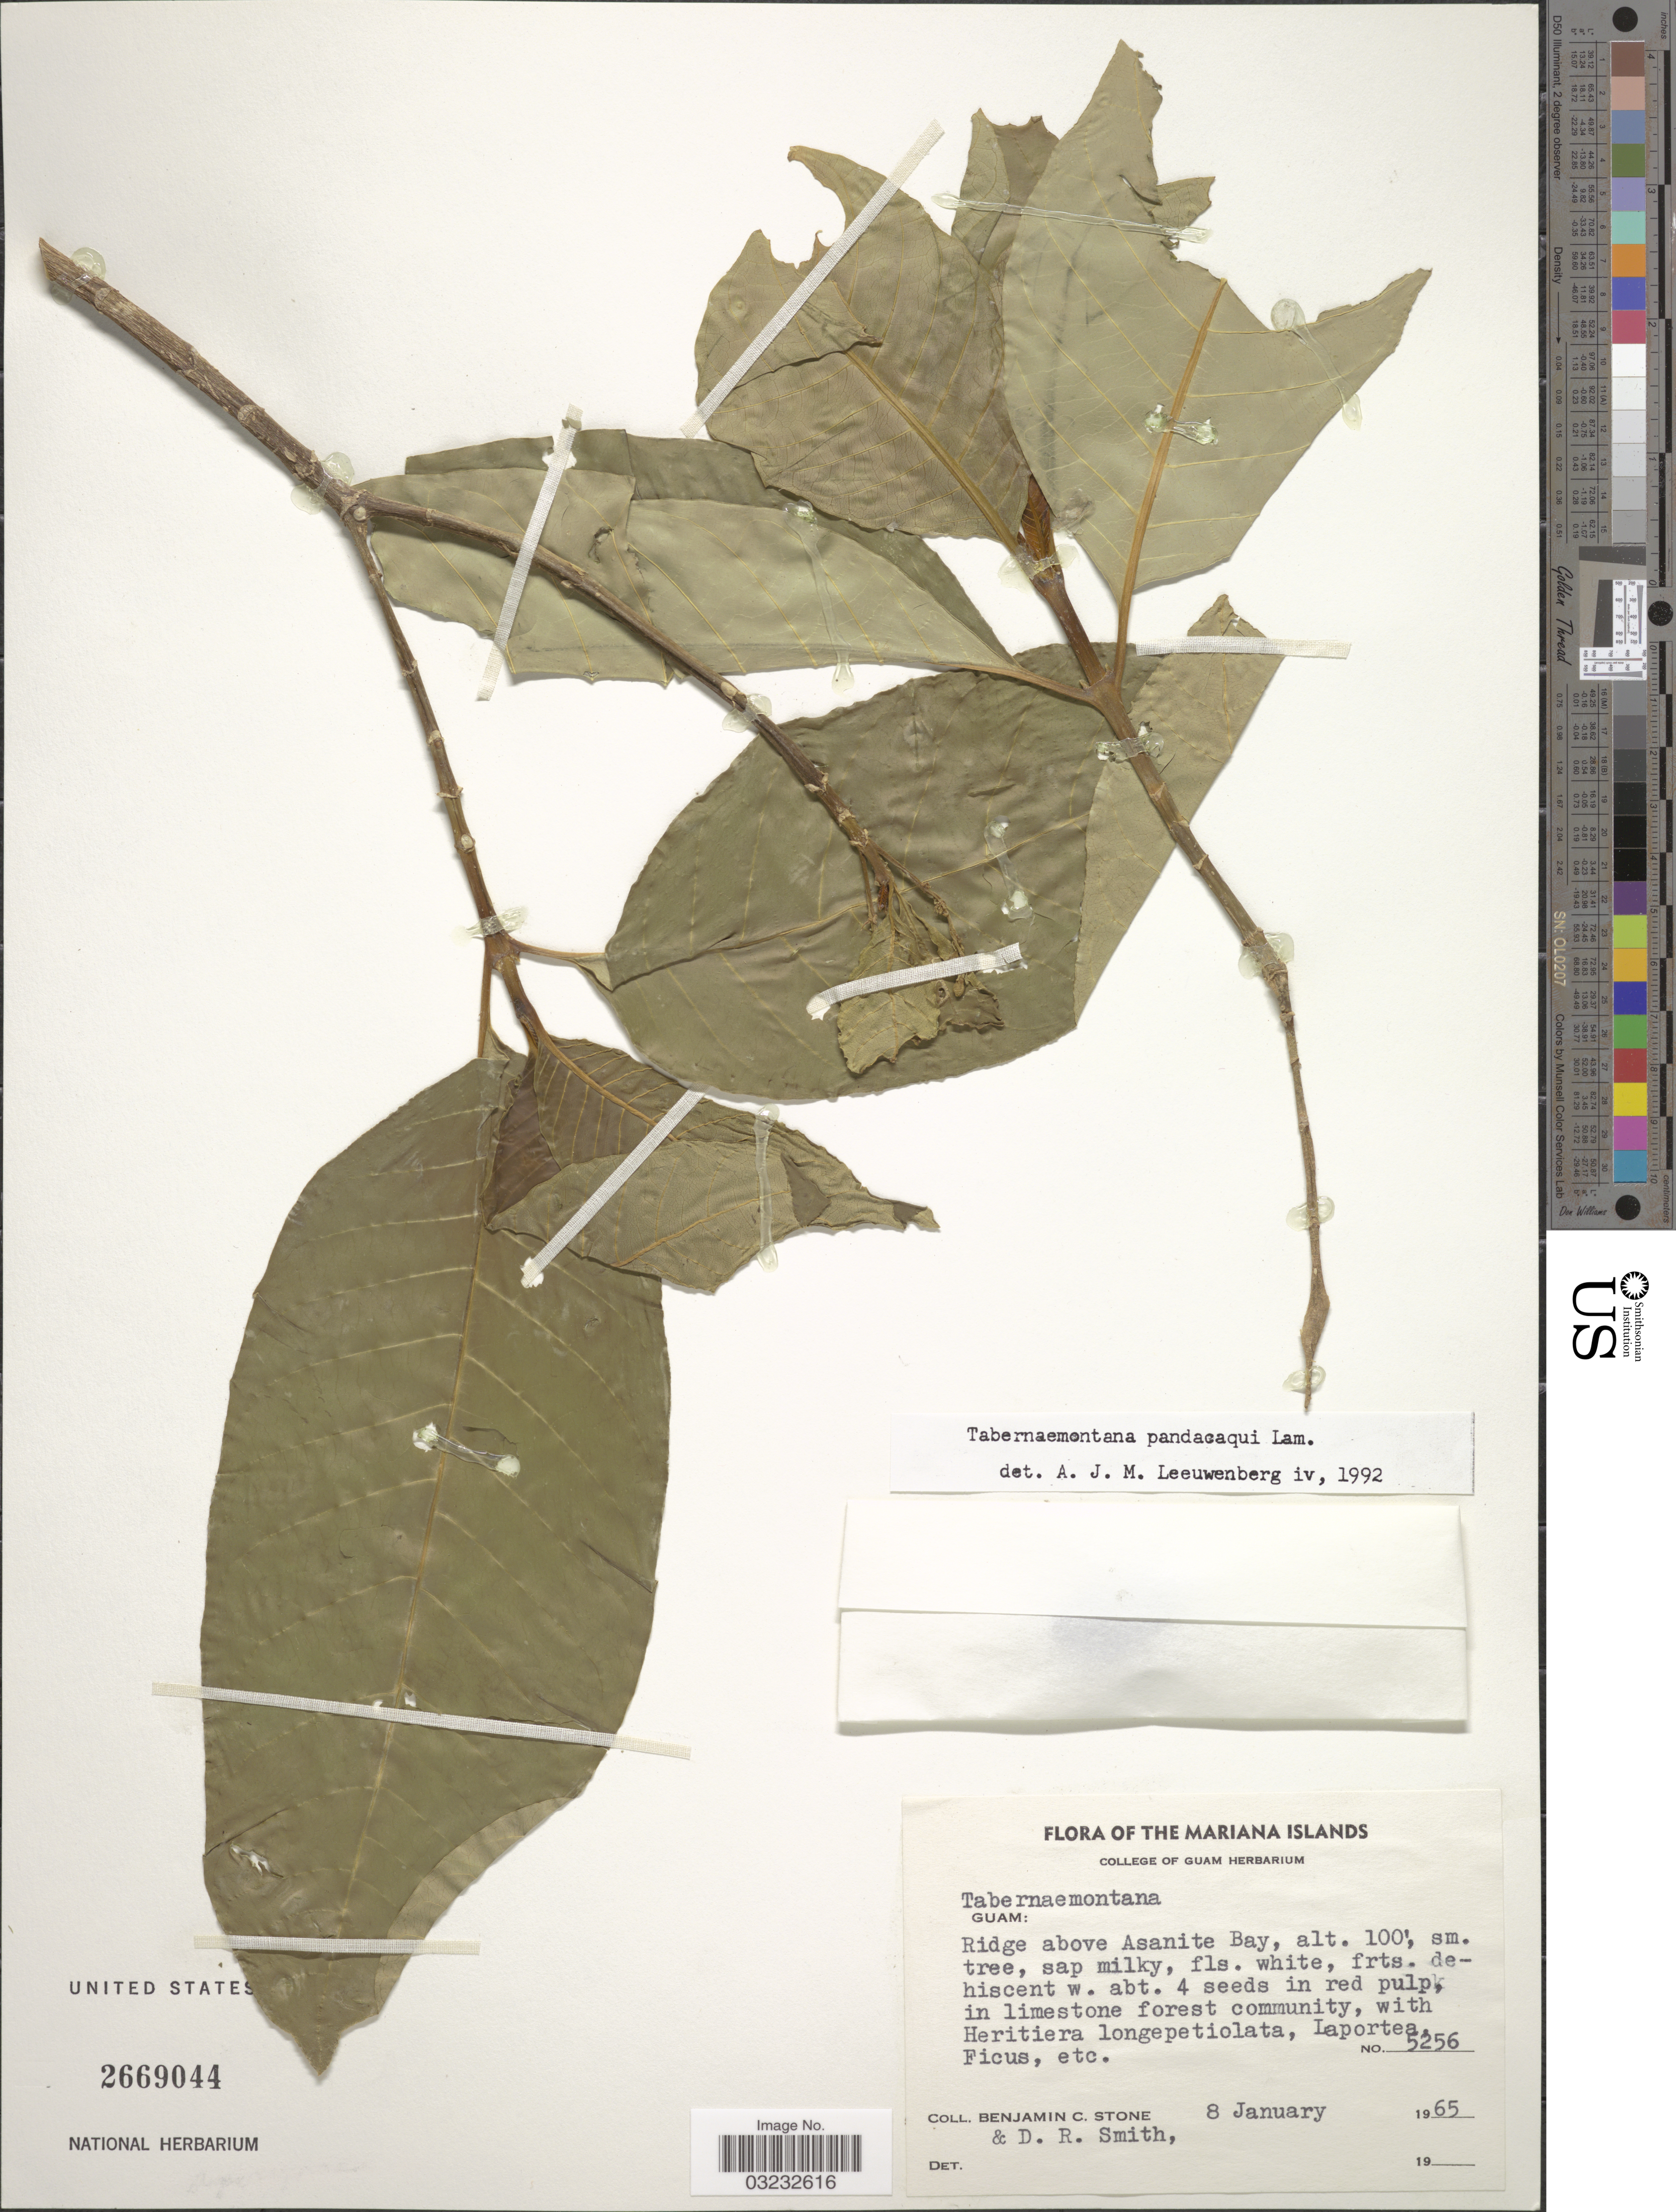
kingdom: Plantae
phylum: Tracheophyta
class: Magnoliopsida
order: Gentianales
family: Apocynaceae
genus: Tabernaemontana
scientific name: Tabernaemontana pandacaqui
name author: Poir.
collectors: B. C. Stone & D. R. Smith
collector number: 5256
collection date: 1965-01-08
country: Guam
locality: Guam: Ridge above Asanite Bay.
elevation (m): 30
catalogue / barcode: US 2669044